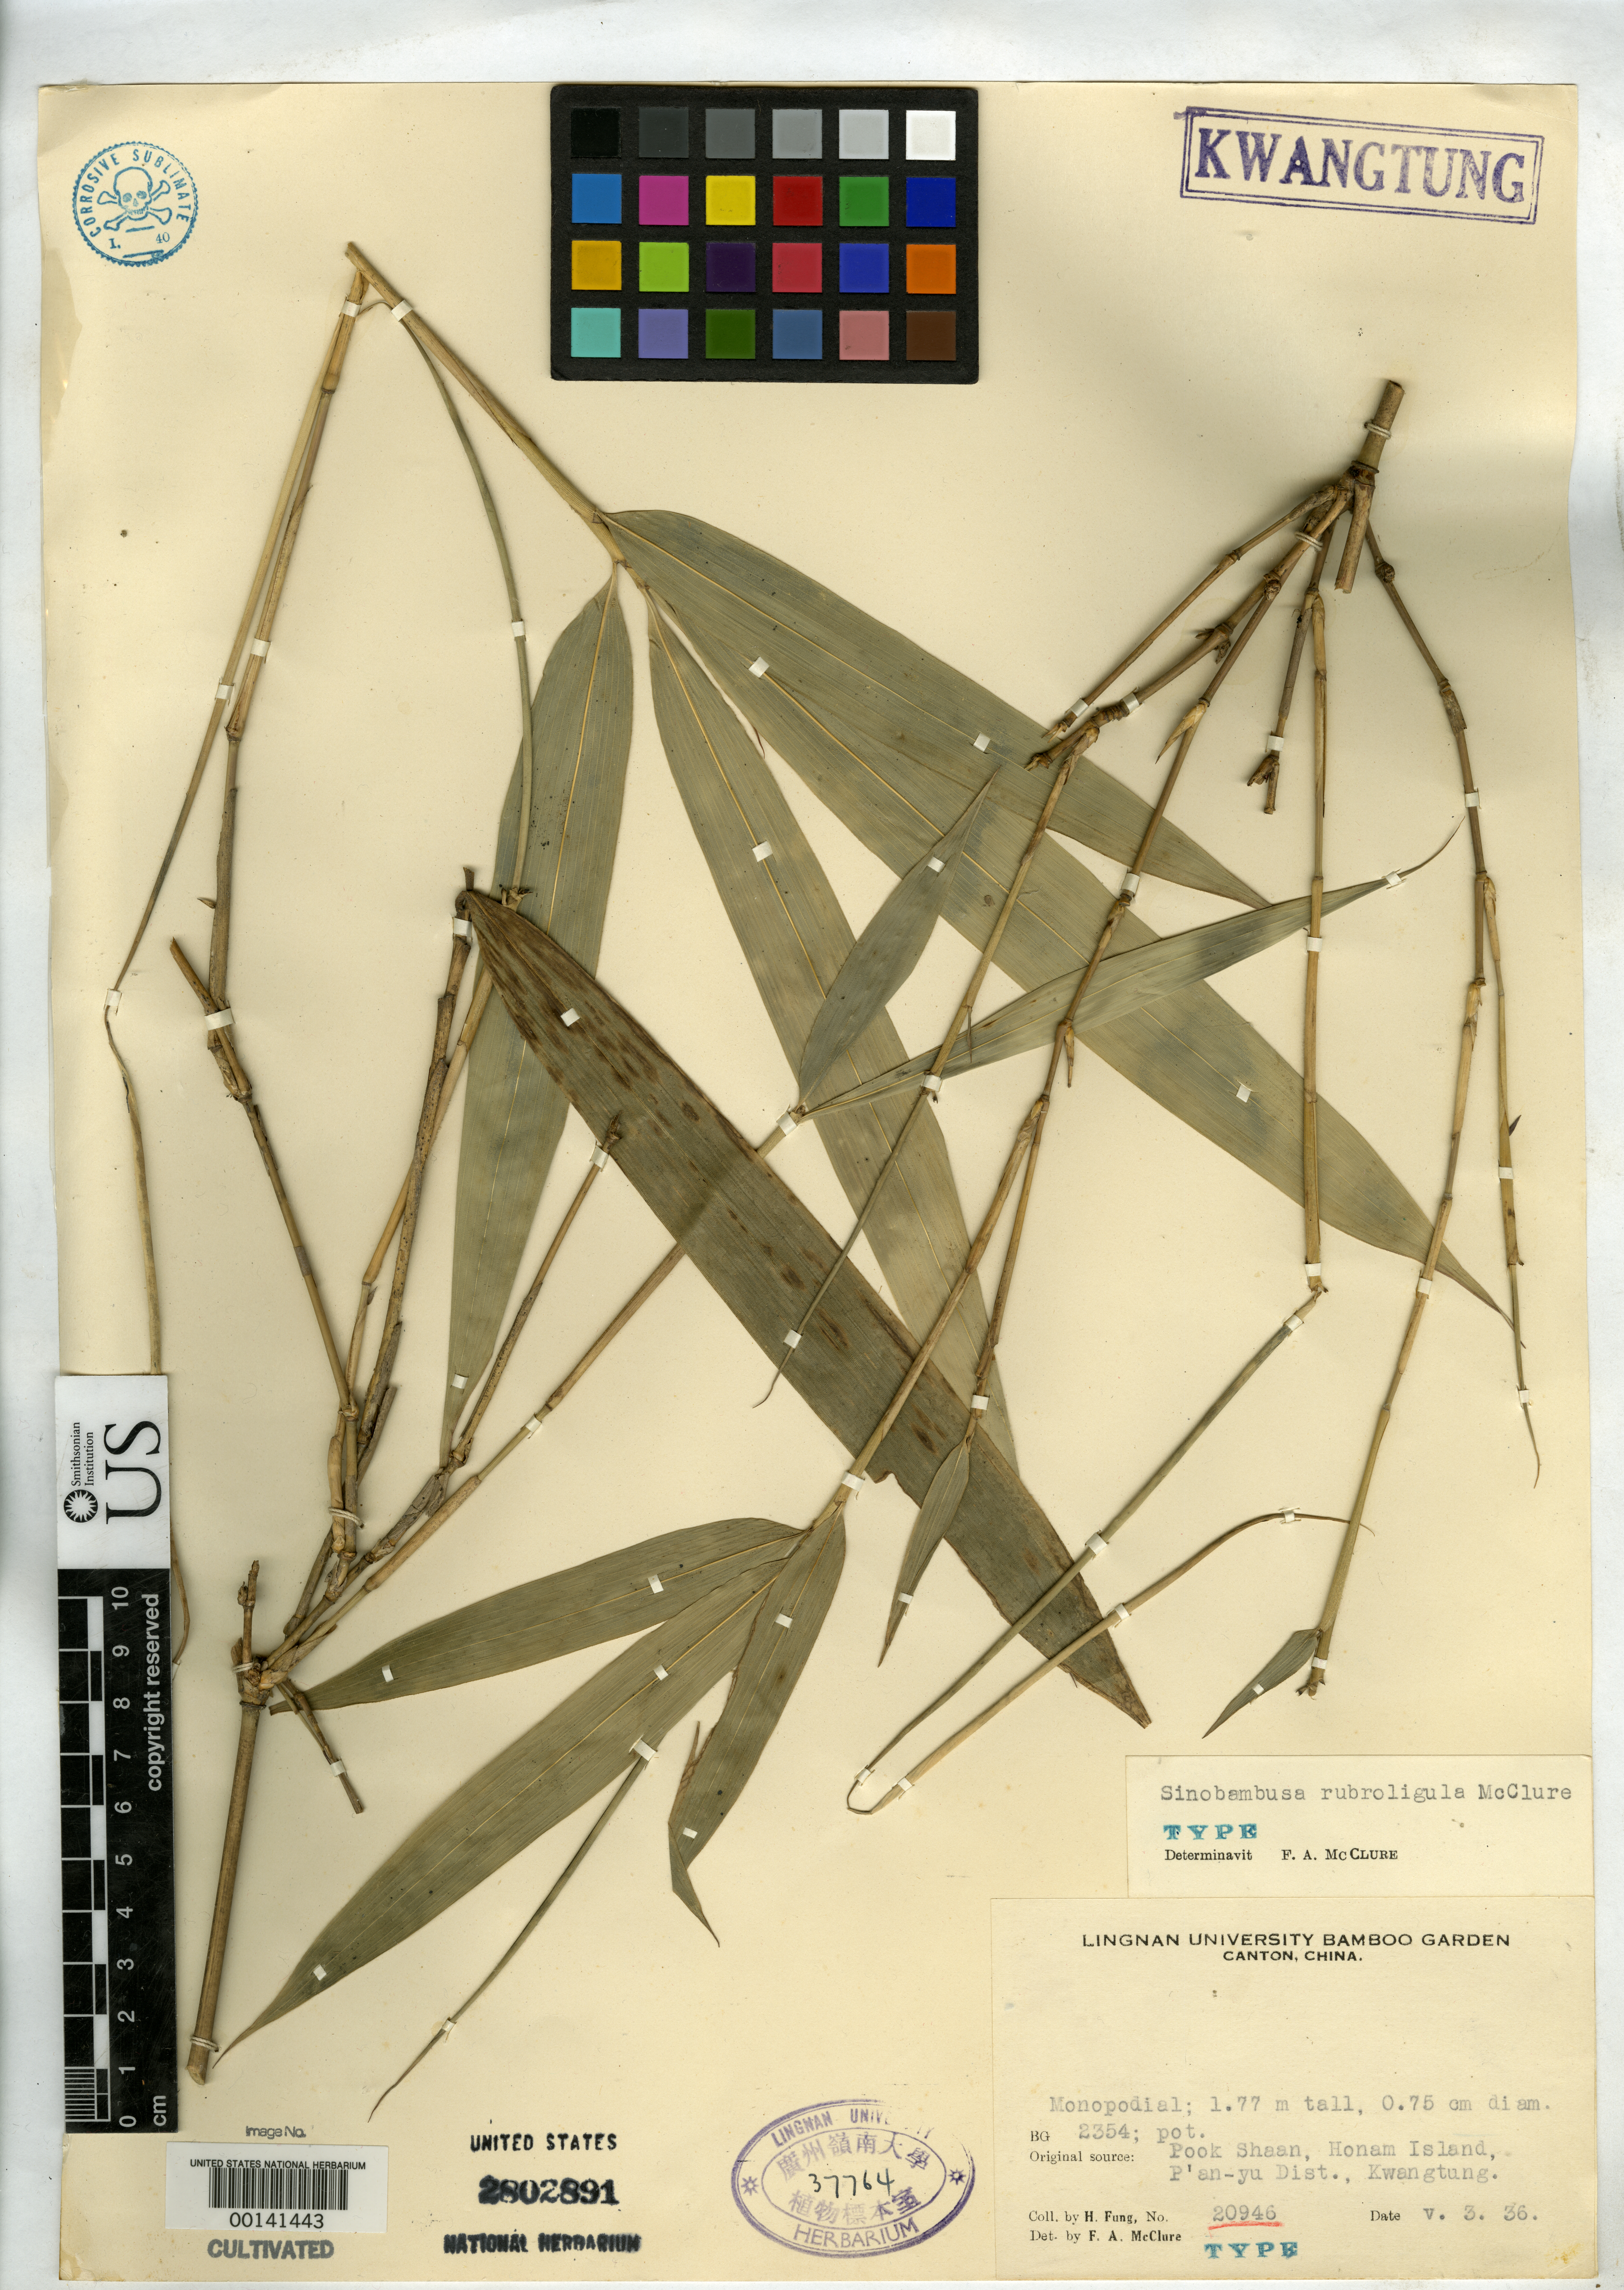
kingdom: Plantae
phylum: Tracheophyta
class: Liliopsida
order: Poales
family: Poaceae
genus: Sinobambusa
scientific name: Sinobambusa rubroligula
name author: McClure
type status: Holotype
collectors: H. L. Fung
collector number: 20946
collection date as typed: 13 May 1931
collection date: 1931-05-13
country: China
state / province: Hainan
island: Hainan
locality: P'an-yu Dist., near Pak Shaa village.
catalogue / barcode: US 2802891